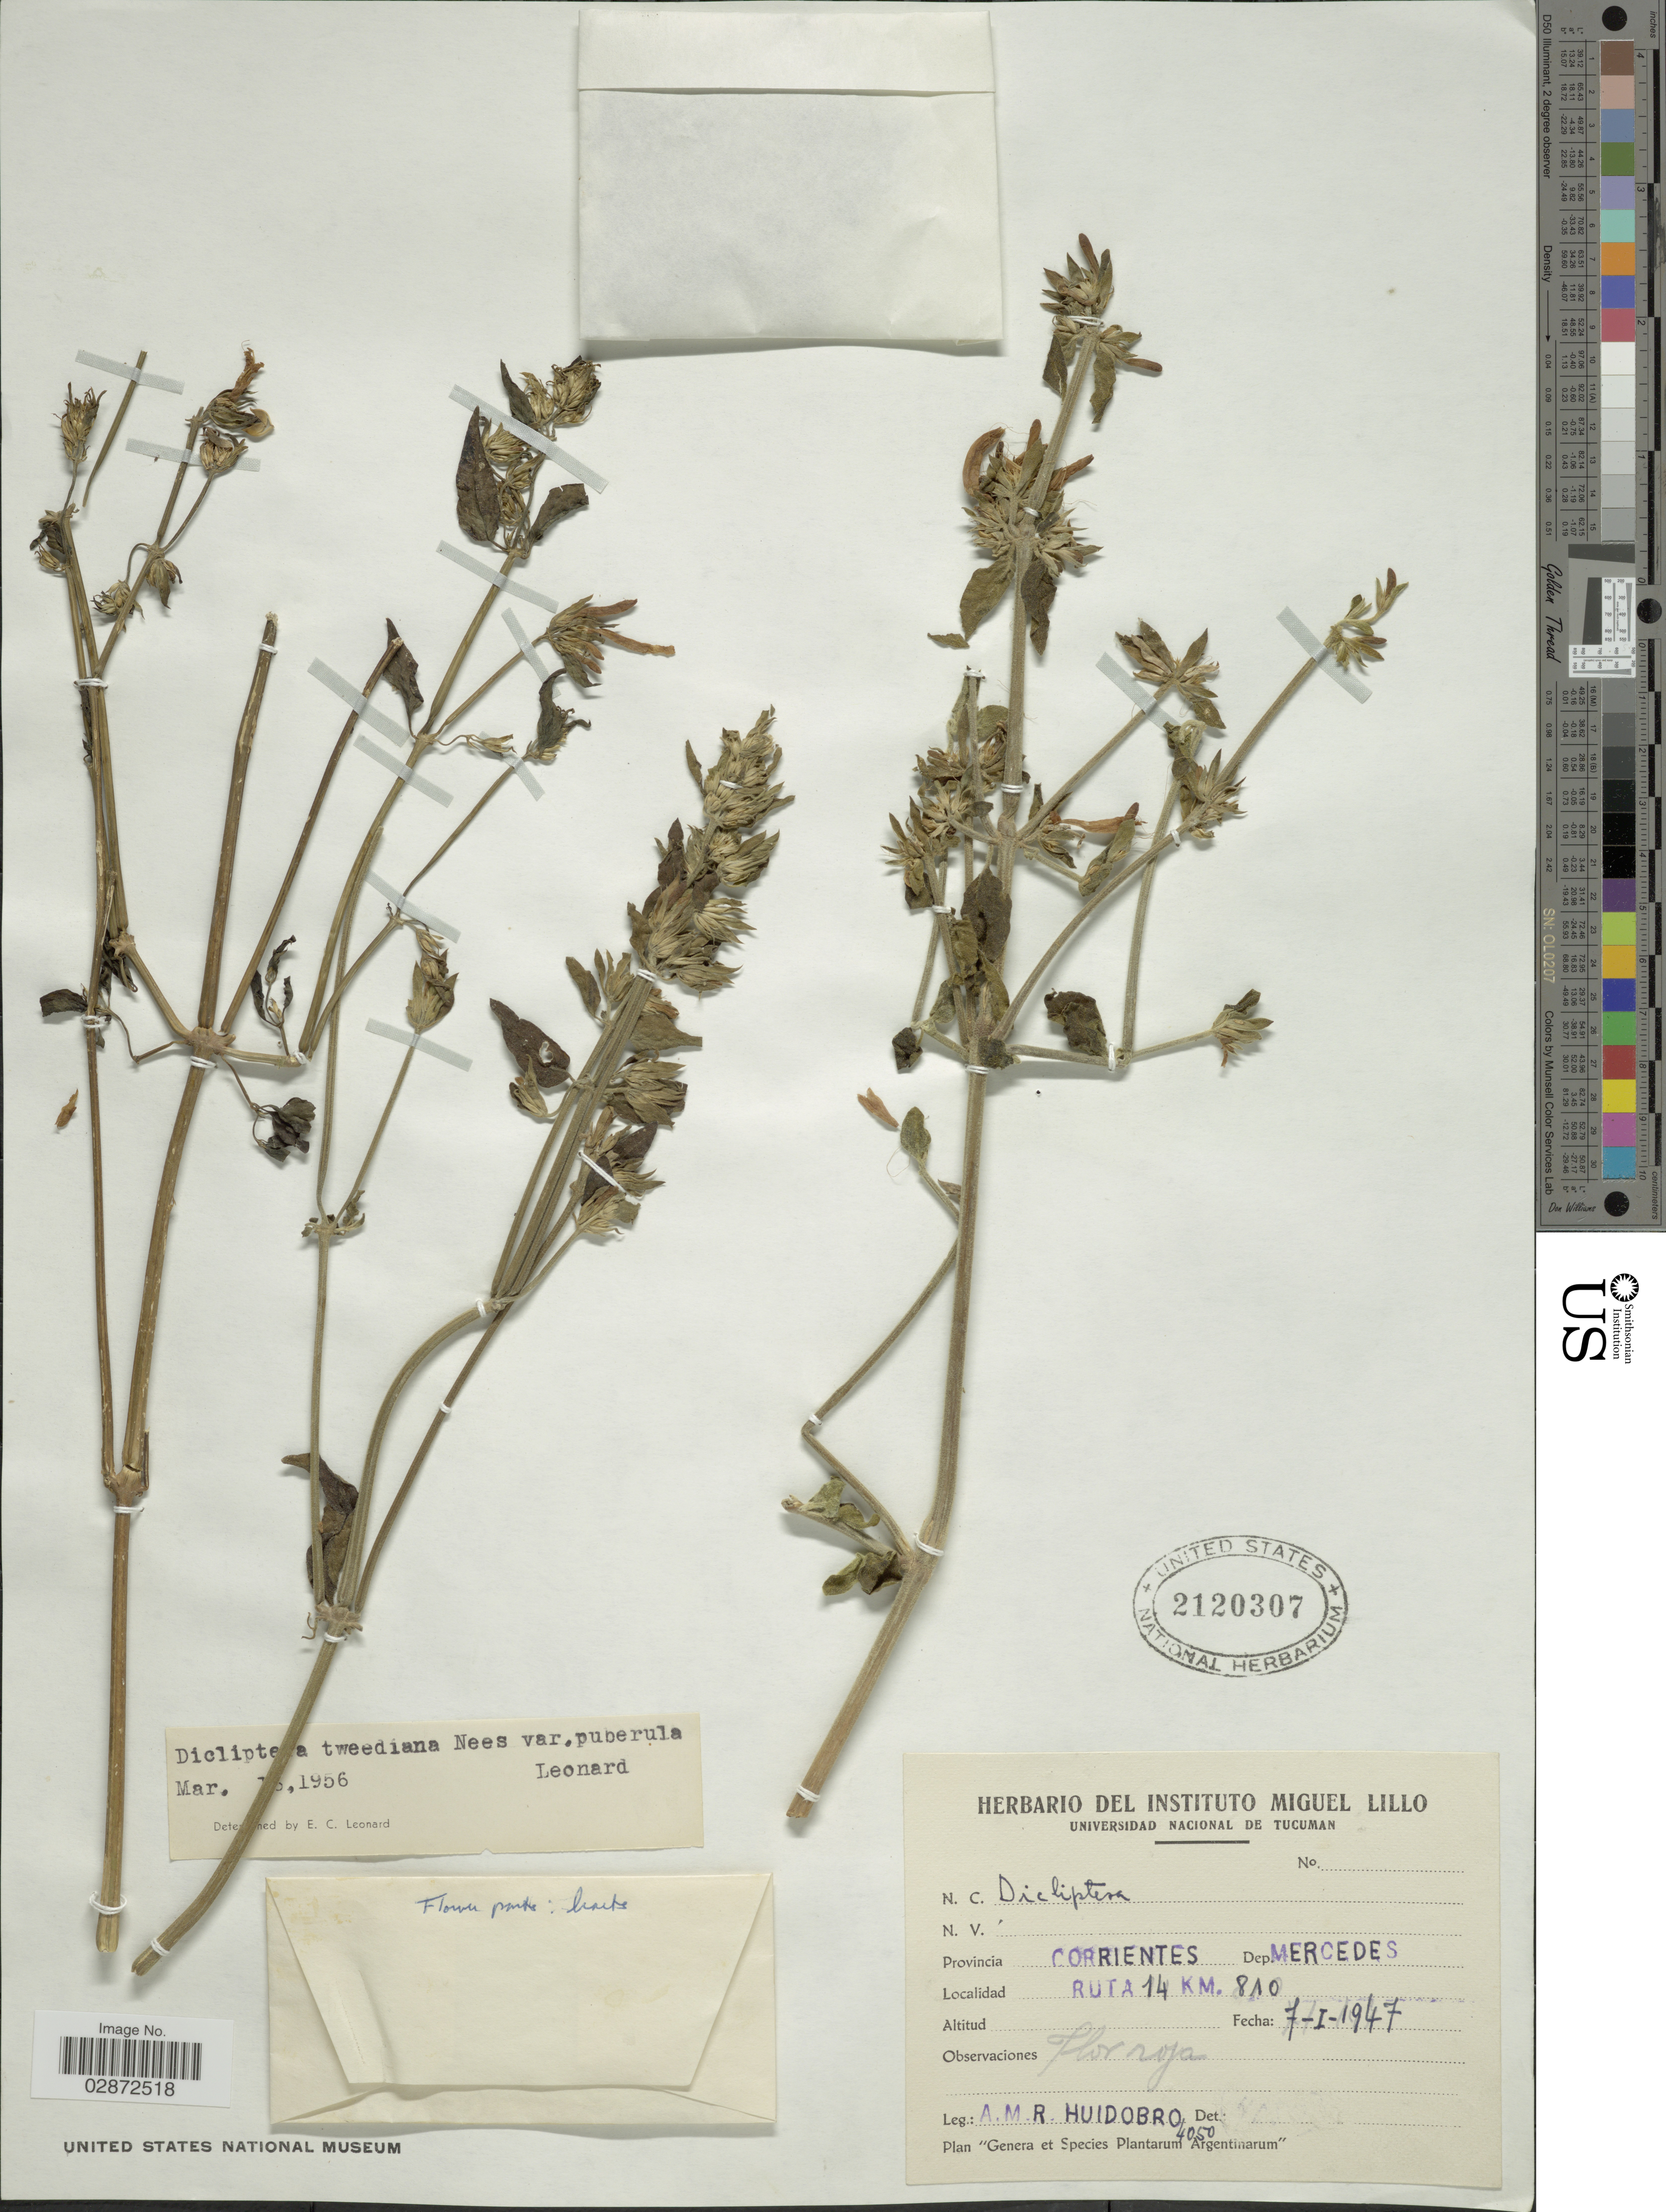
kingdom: Plantae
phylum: Tracheophyta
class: Magnoliopsida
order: Lamiales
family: Acanthaceae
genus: Dicliptera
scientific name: Dicliptera squarrosa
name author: Nees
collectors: A. M. R. Huidobro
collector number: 4050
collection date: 1947-01-07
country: Argentina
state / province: Corrientes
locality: Provincia Corrientes. Dep. Mercedes. Ruta 14 km. 810.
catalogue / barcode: US 2120307